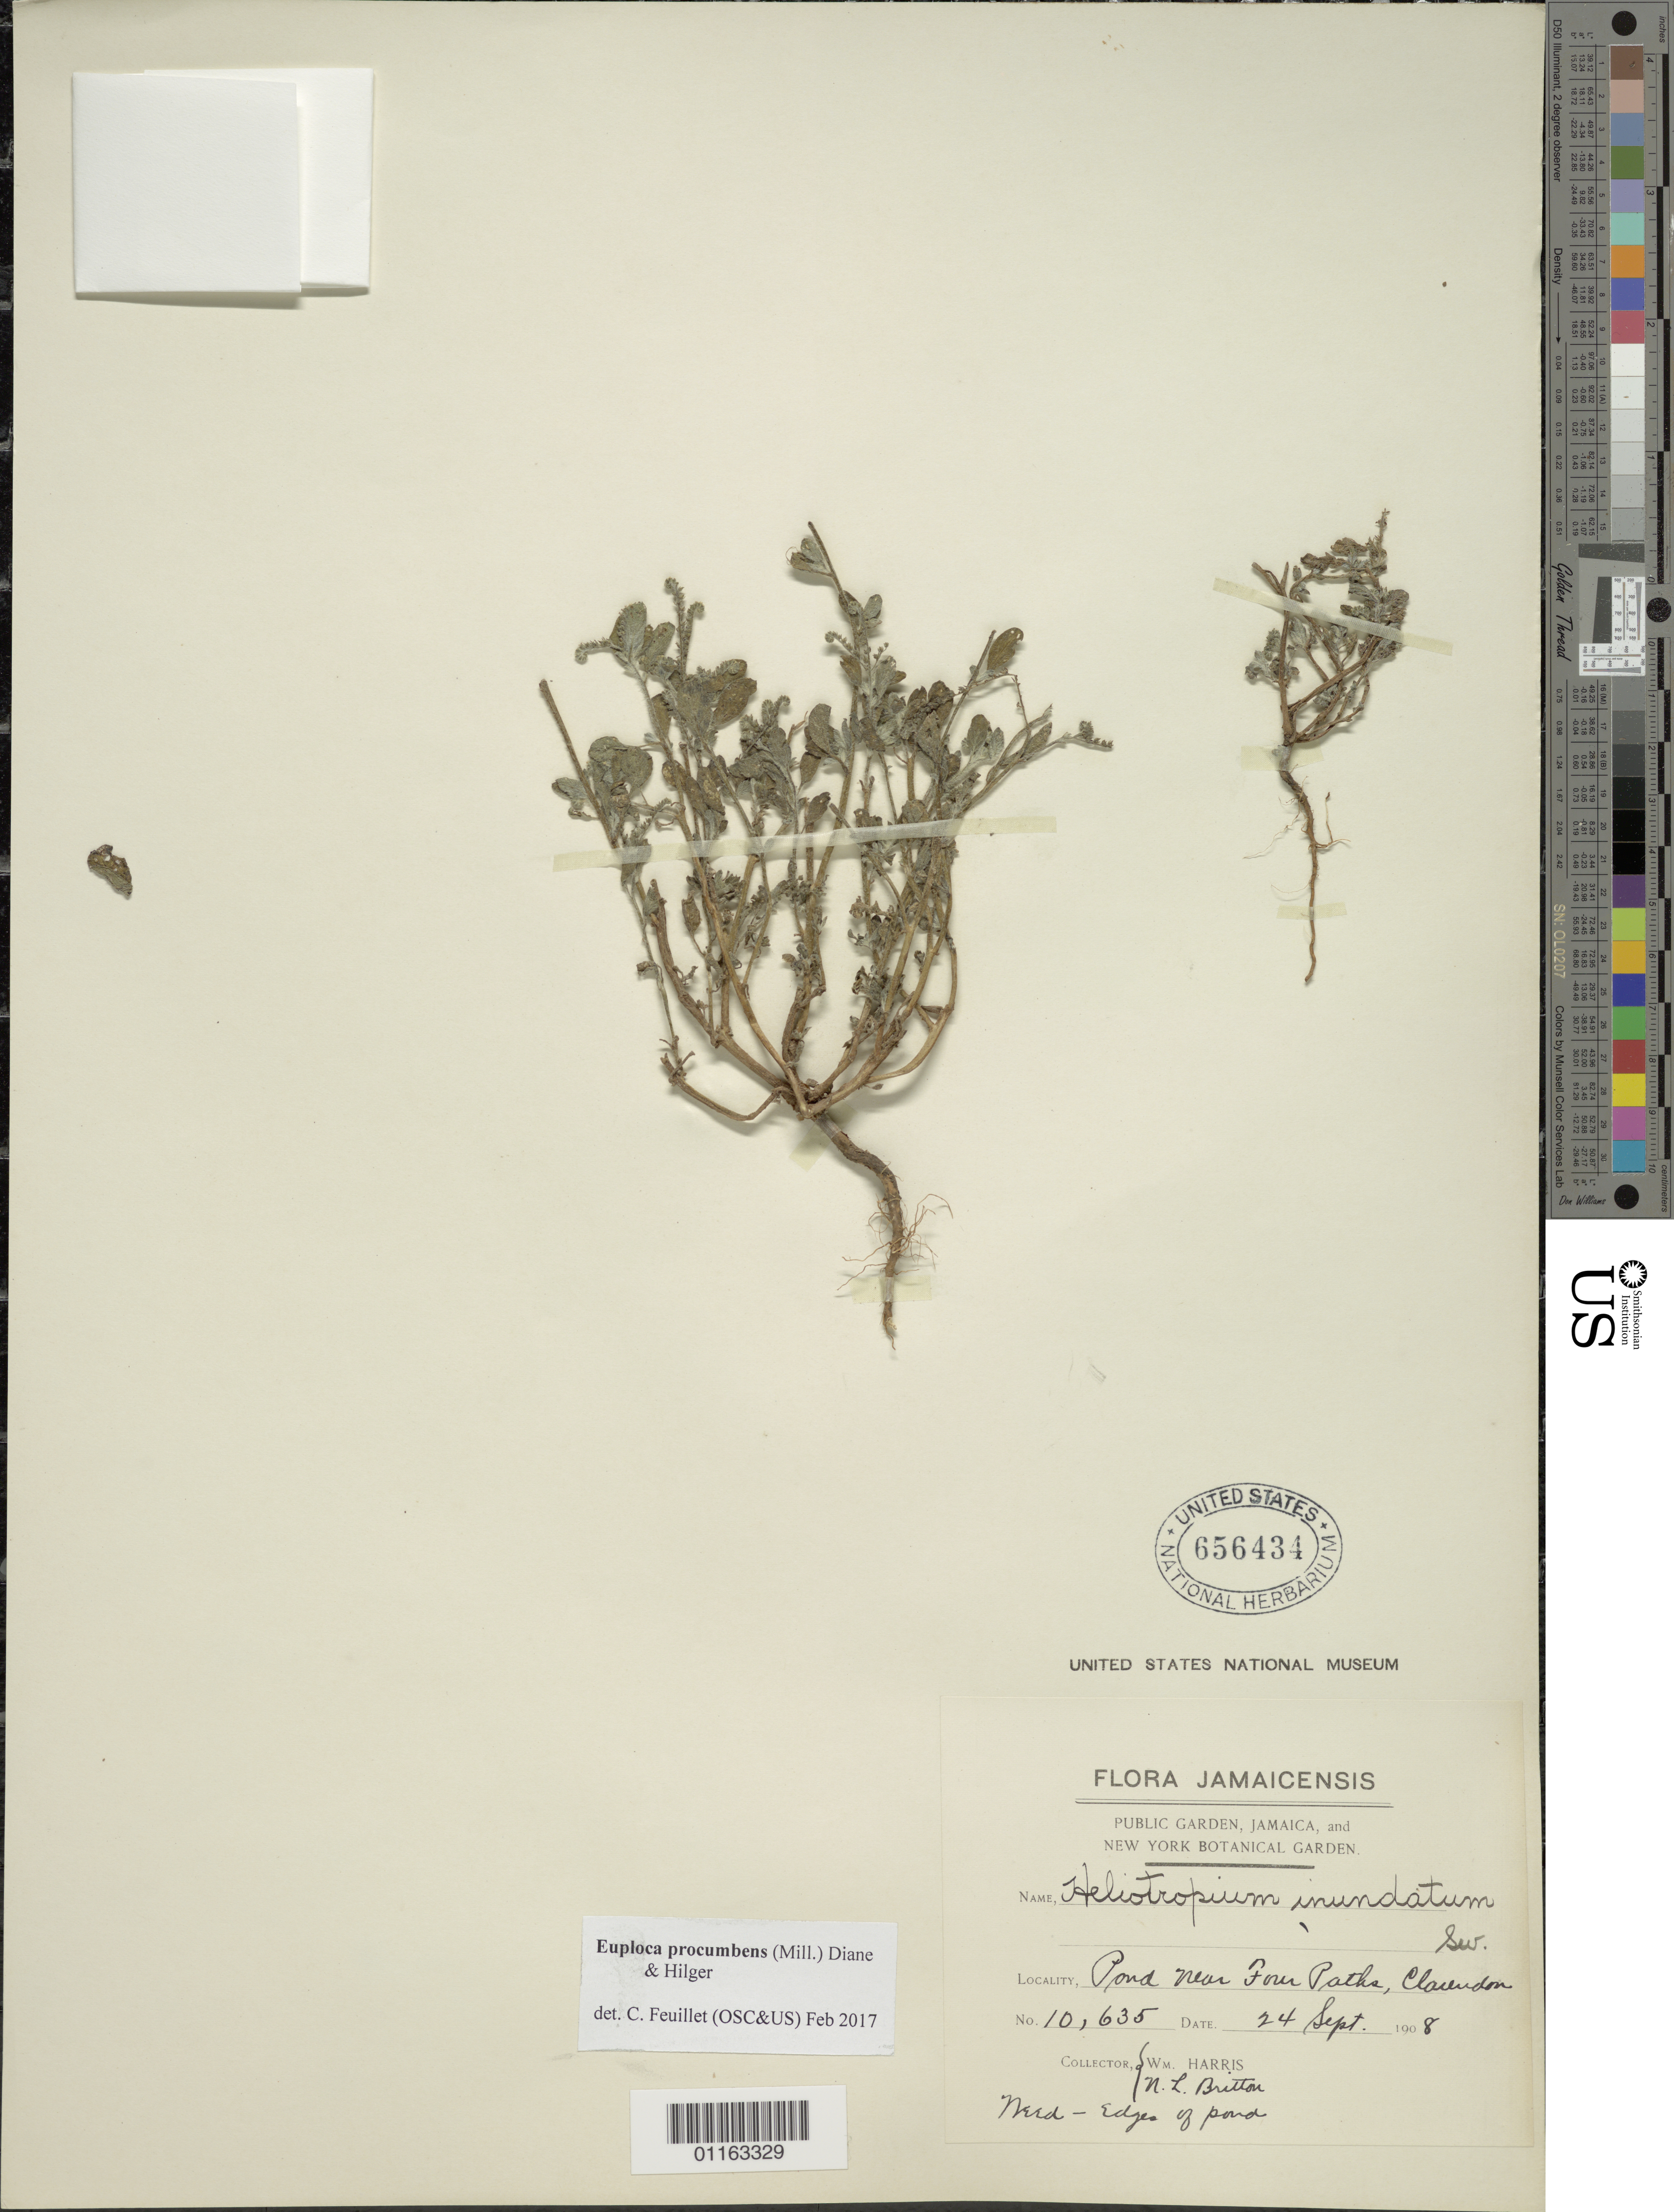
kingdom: Plantae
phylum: Tracheophyta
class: Magnoliopsida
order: Boraginales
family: Heliotropiaceae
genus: Euploca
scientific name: Euploca procumbens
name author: (Mill.) Diane & Hilger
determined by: Feuillet, C.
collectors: W. Harris & N. Britton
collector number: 10635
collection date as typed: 24 Sep 1908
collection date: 1908-09-24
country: Jamaica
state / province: Clarendon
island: Jamaica I.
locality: Pond near Four Paths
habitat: Edges of pond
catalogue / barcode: US 656434